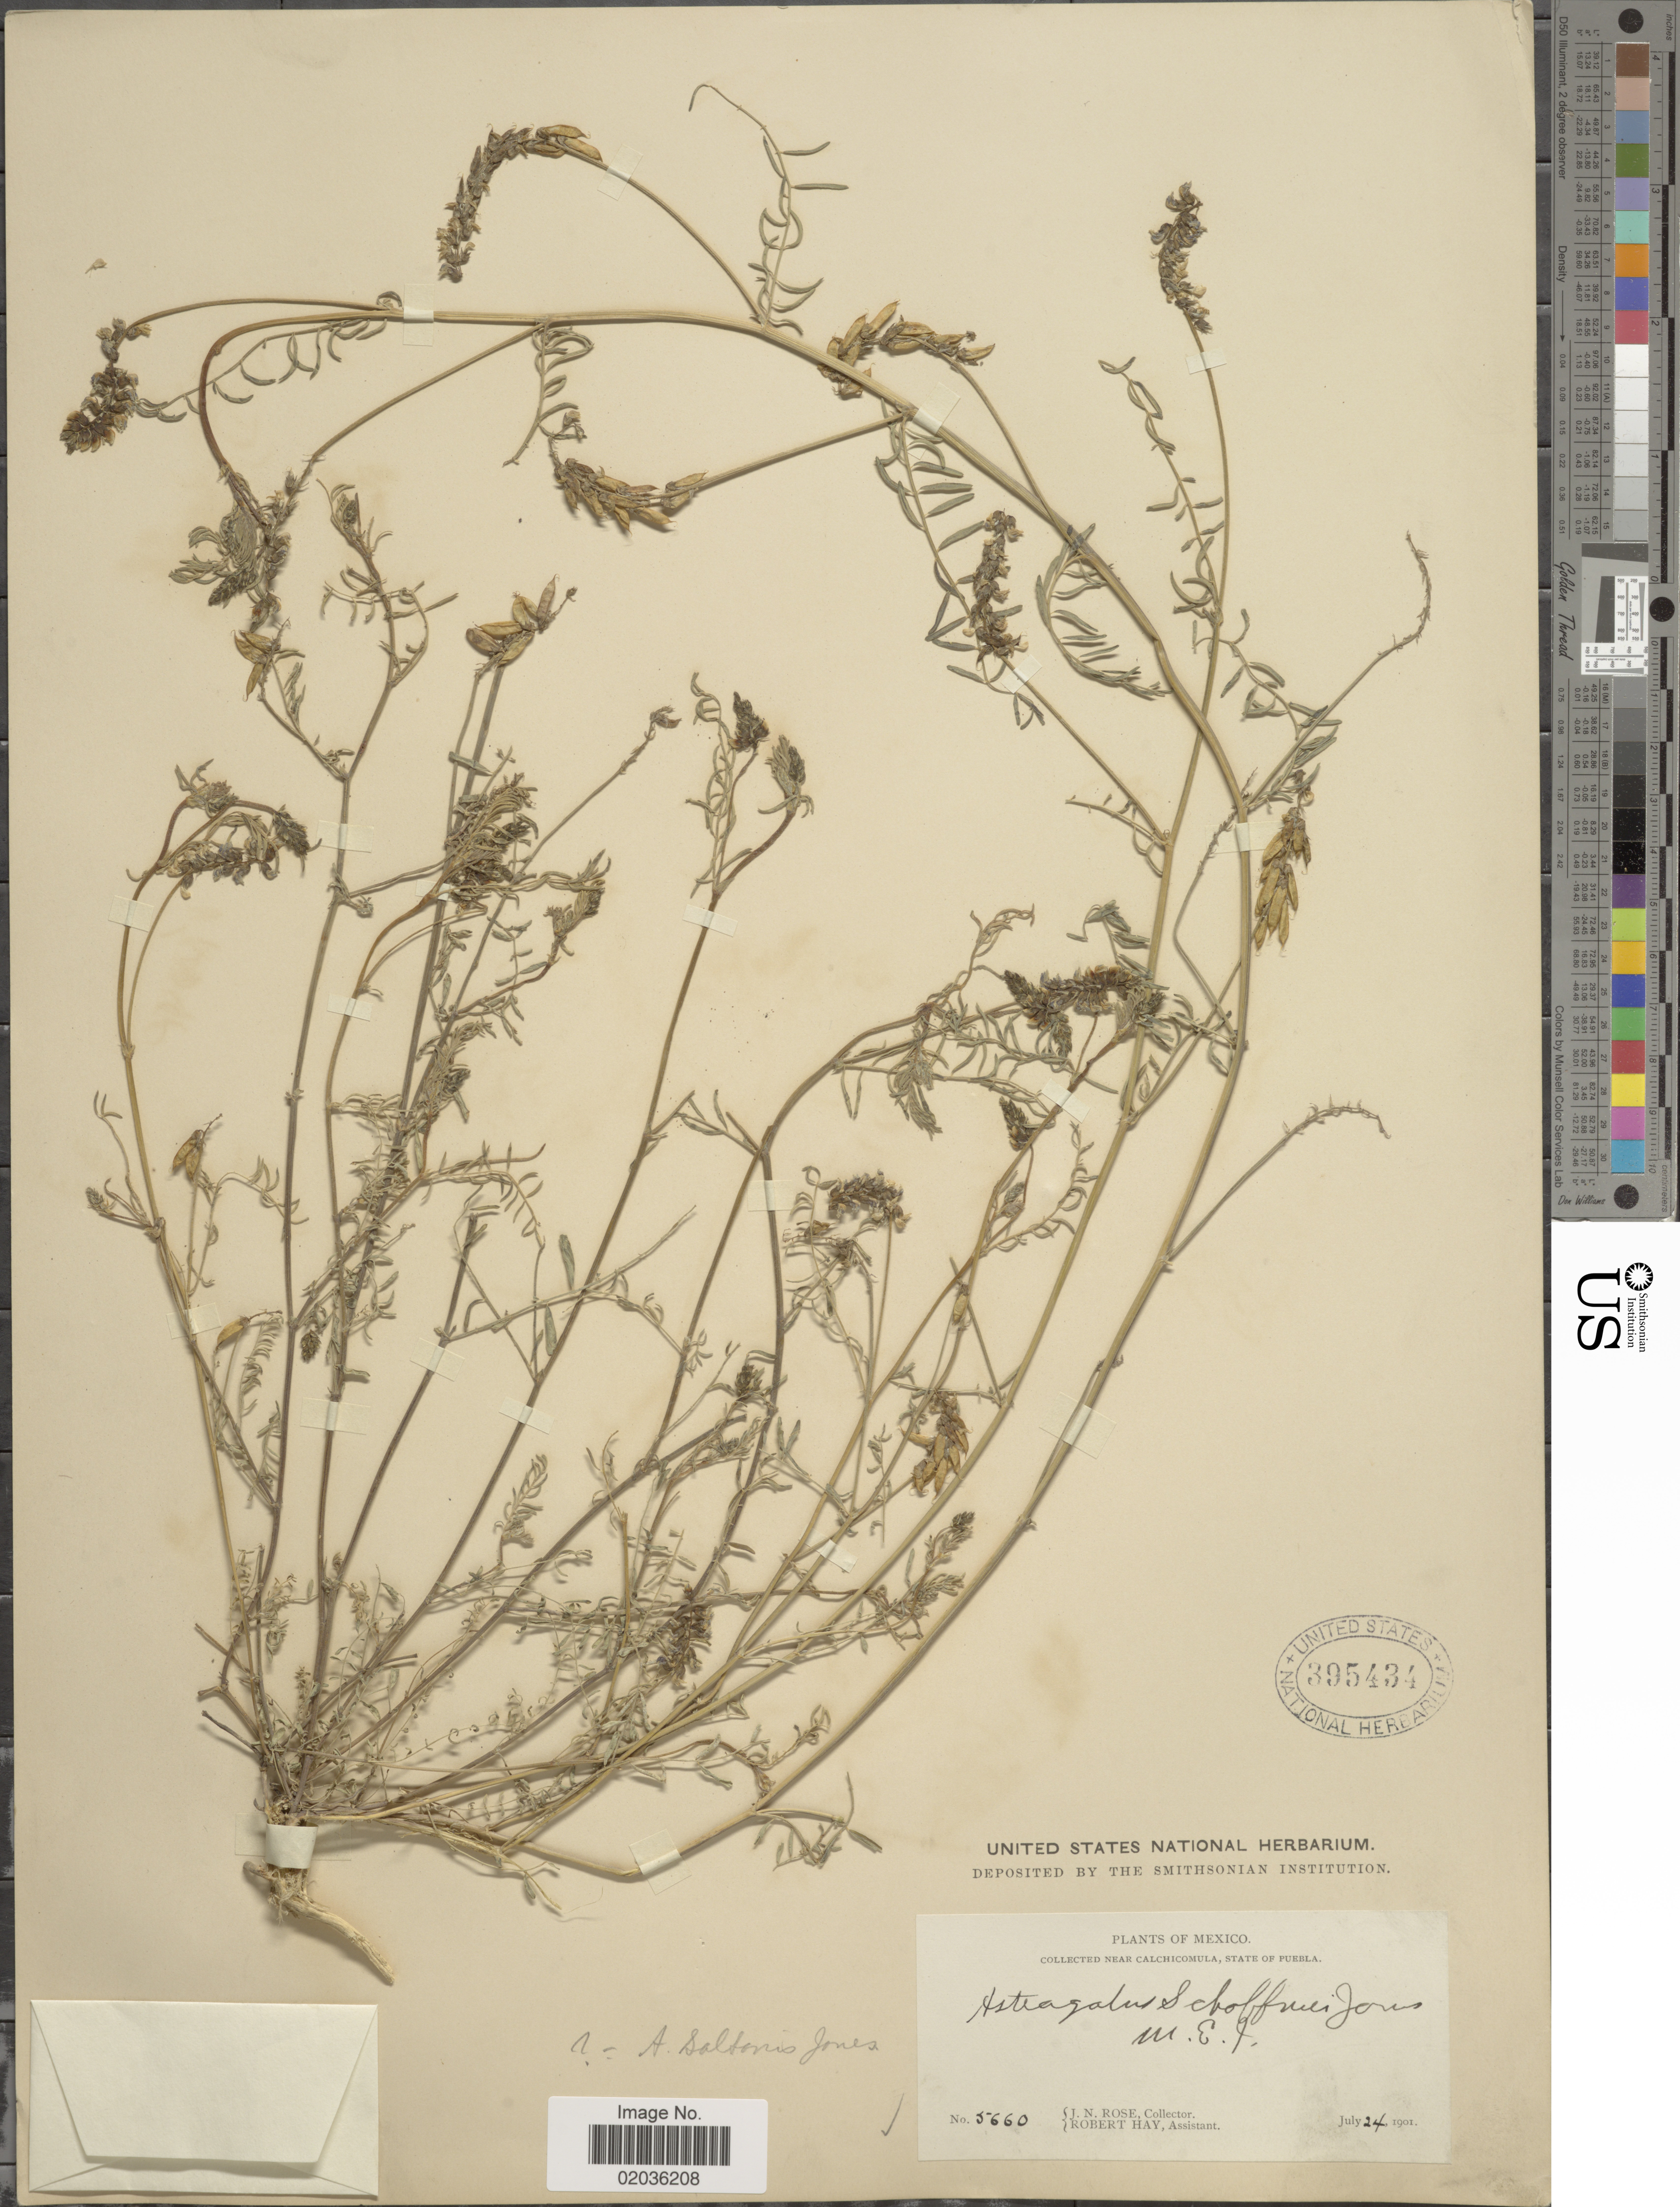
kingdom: Plantae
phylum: Tracheophyta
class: Magnoliopsida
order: Fabales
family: Fabaceae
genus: Astragalus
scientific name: Astragalus micranthus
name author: Desv.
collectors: J. N. Rose & J. H. Painter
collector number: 5660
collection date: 1901-07-24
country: Mexico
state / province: Puebla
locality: Near Calchicomula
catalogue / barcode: US 395434